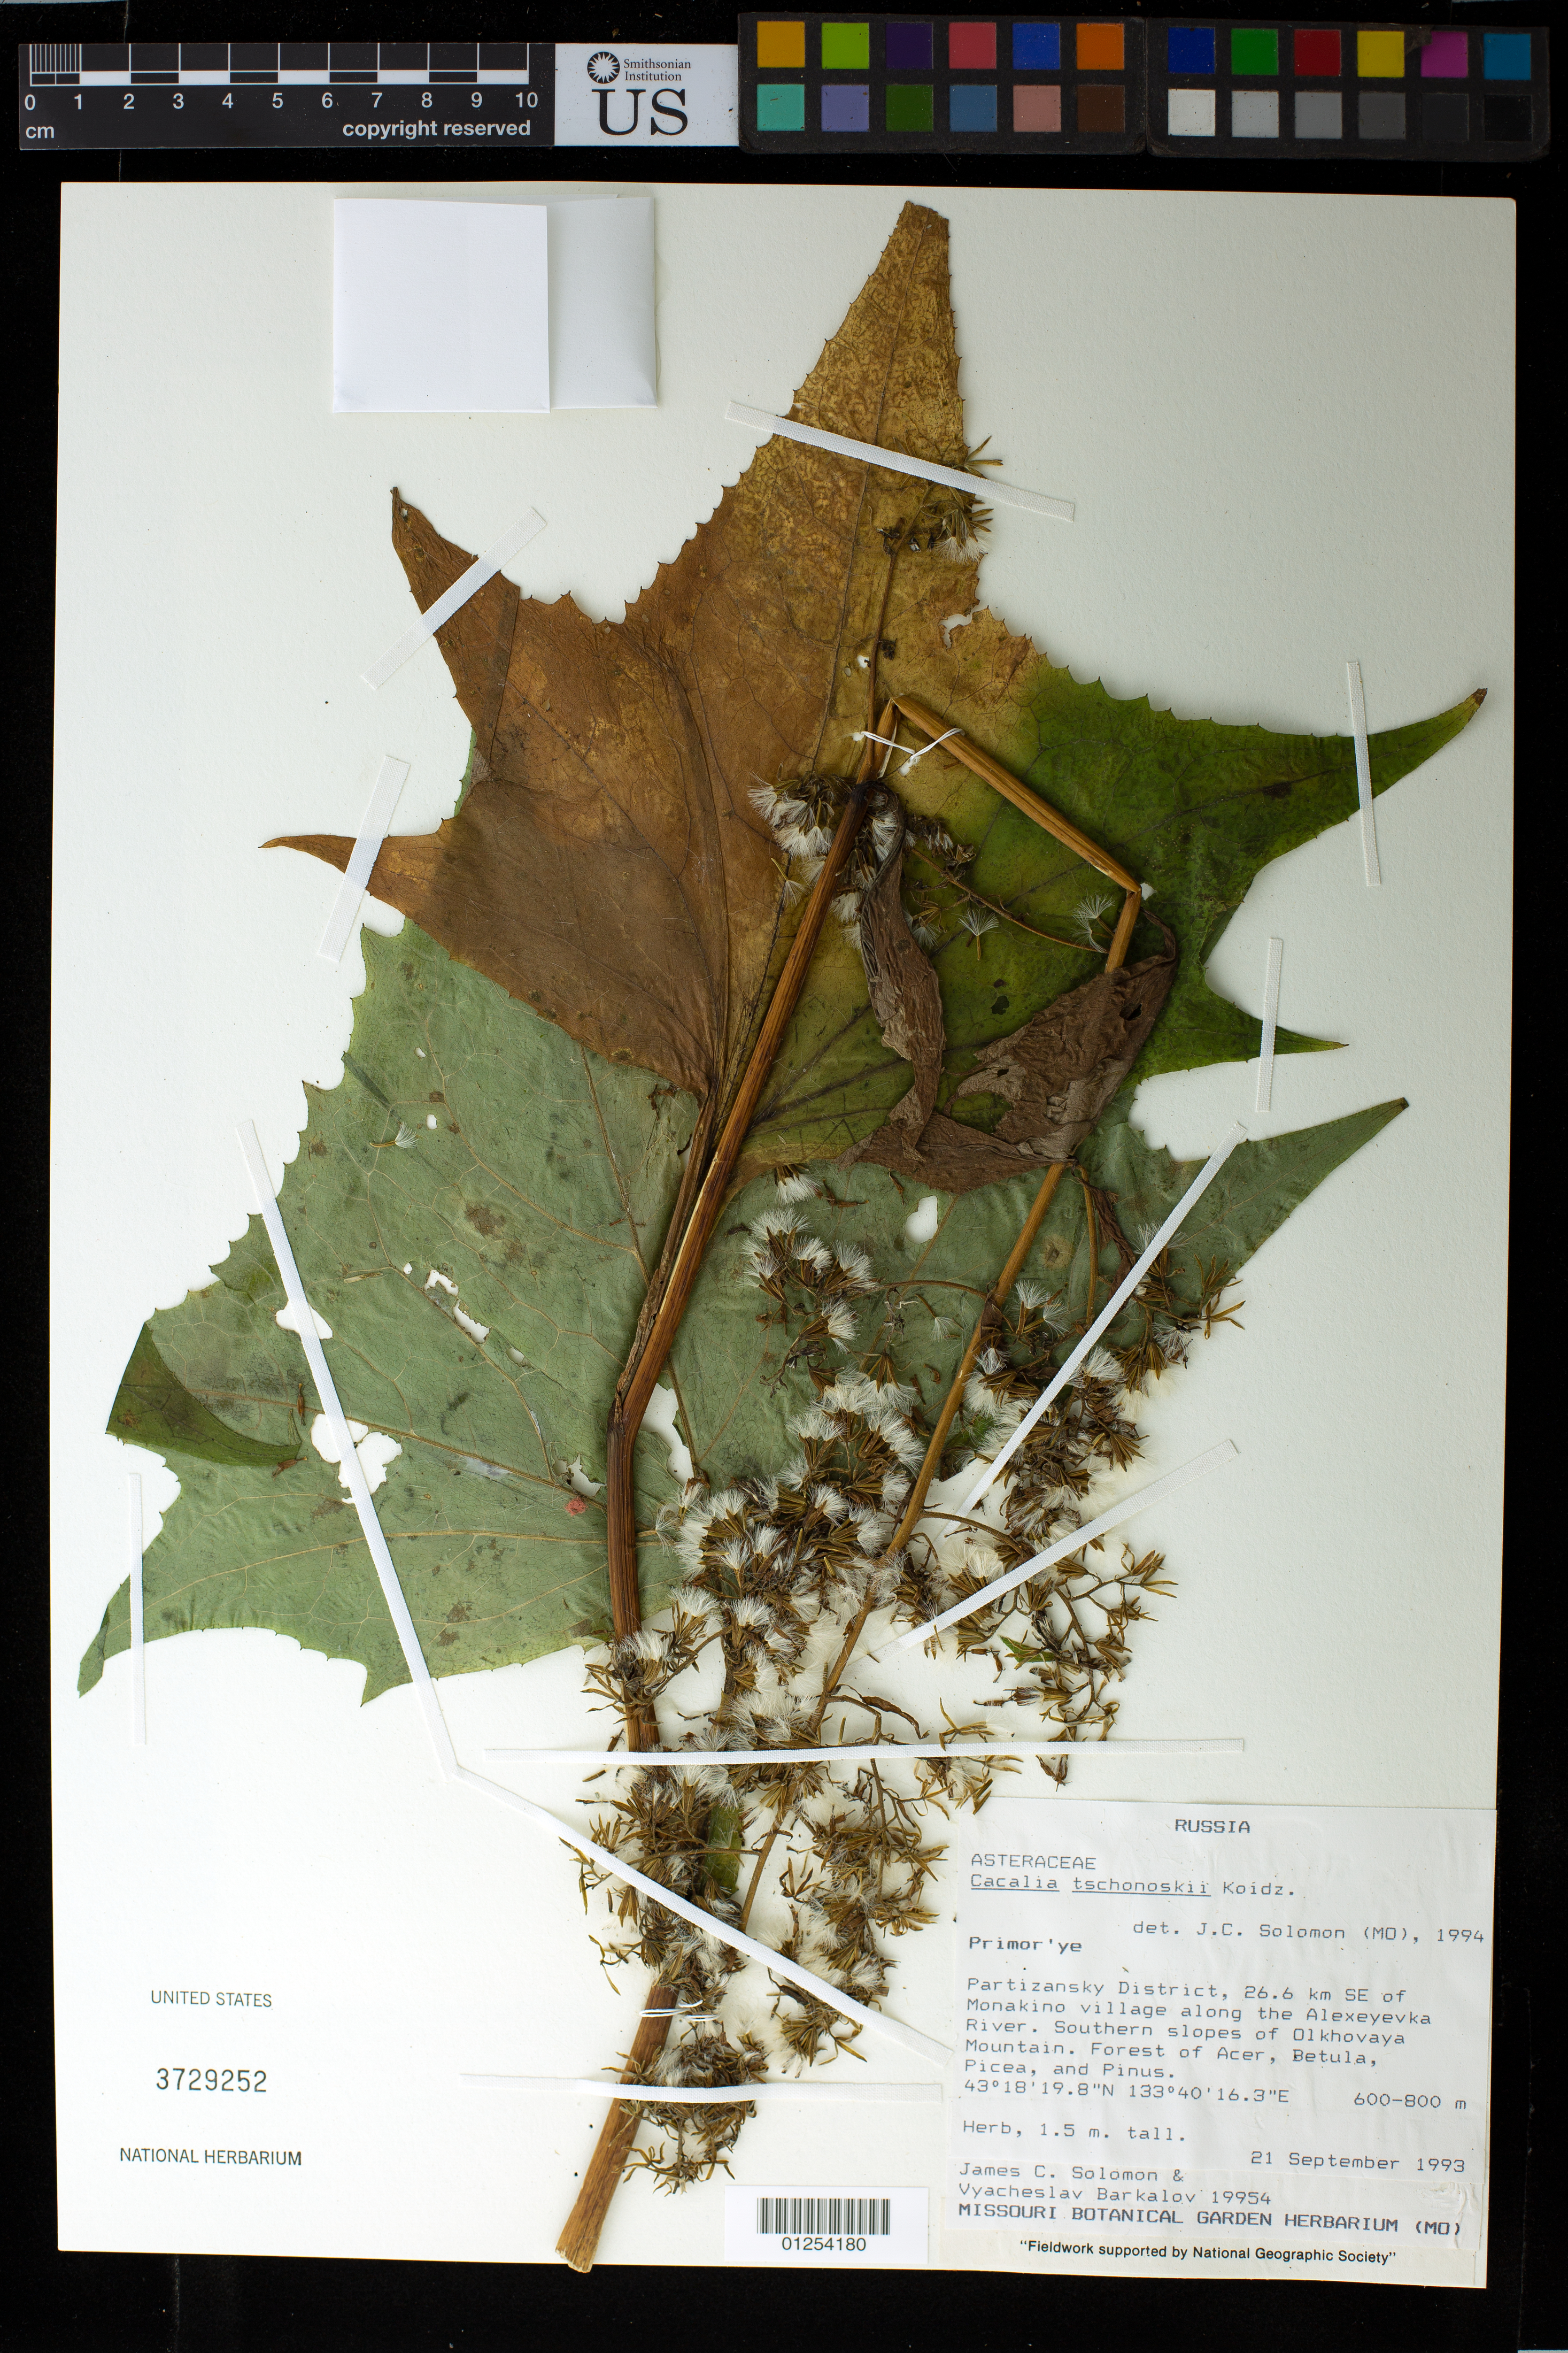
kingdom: Plantae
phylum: Tracheophyta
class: Magnoliopsida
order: Asterales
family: Asteraceae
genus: Cacalia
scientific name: Cacalia tschonoskii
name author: Koidz.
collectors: J. C. Solomon & V. Barkalov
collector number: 19954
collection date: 1993-09-21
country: Russian Federation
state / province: Primorsky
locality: Partizansky District, 26.6 km SE of Monakino village along the Alexeyevka River. Southern slopes of Olkhovaya Mountain.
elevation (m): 600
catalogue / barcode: US 3729252